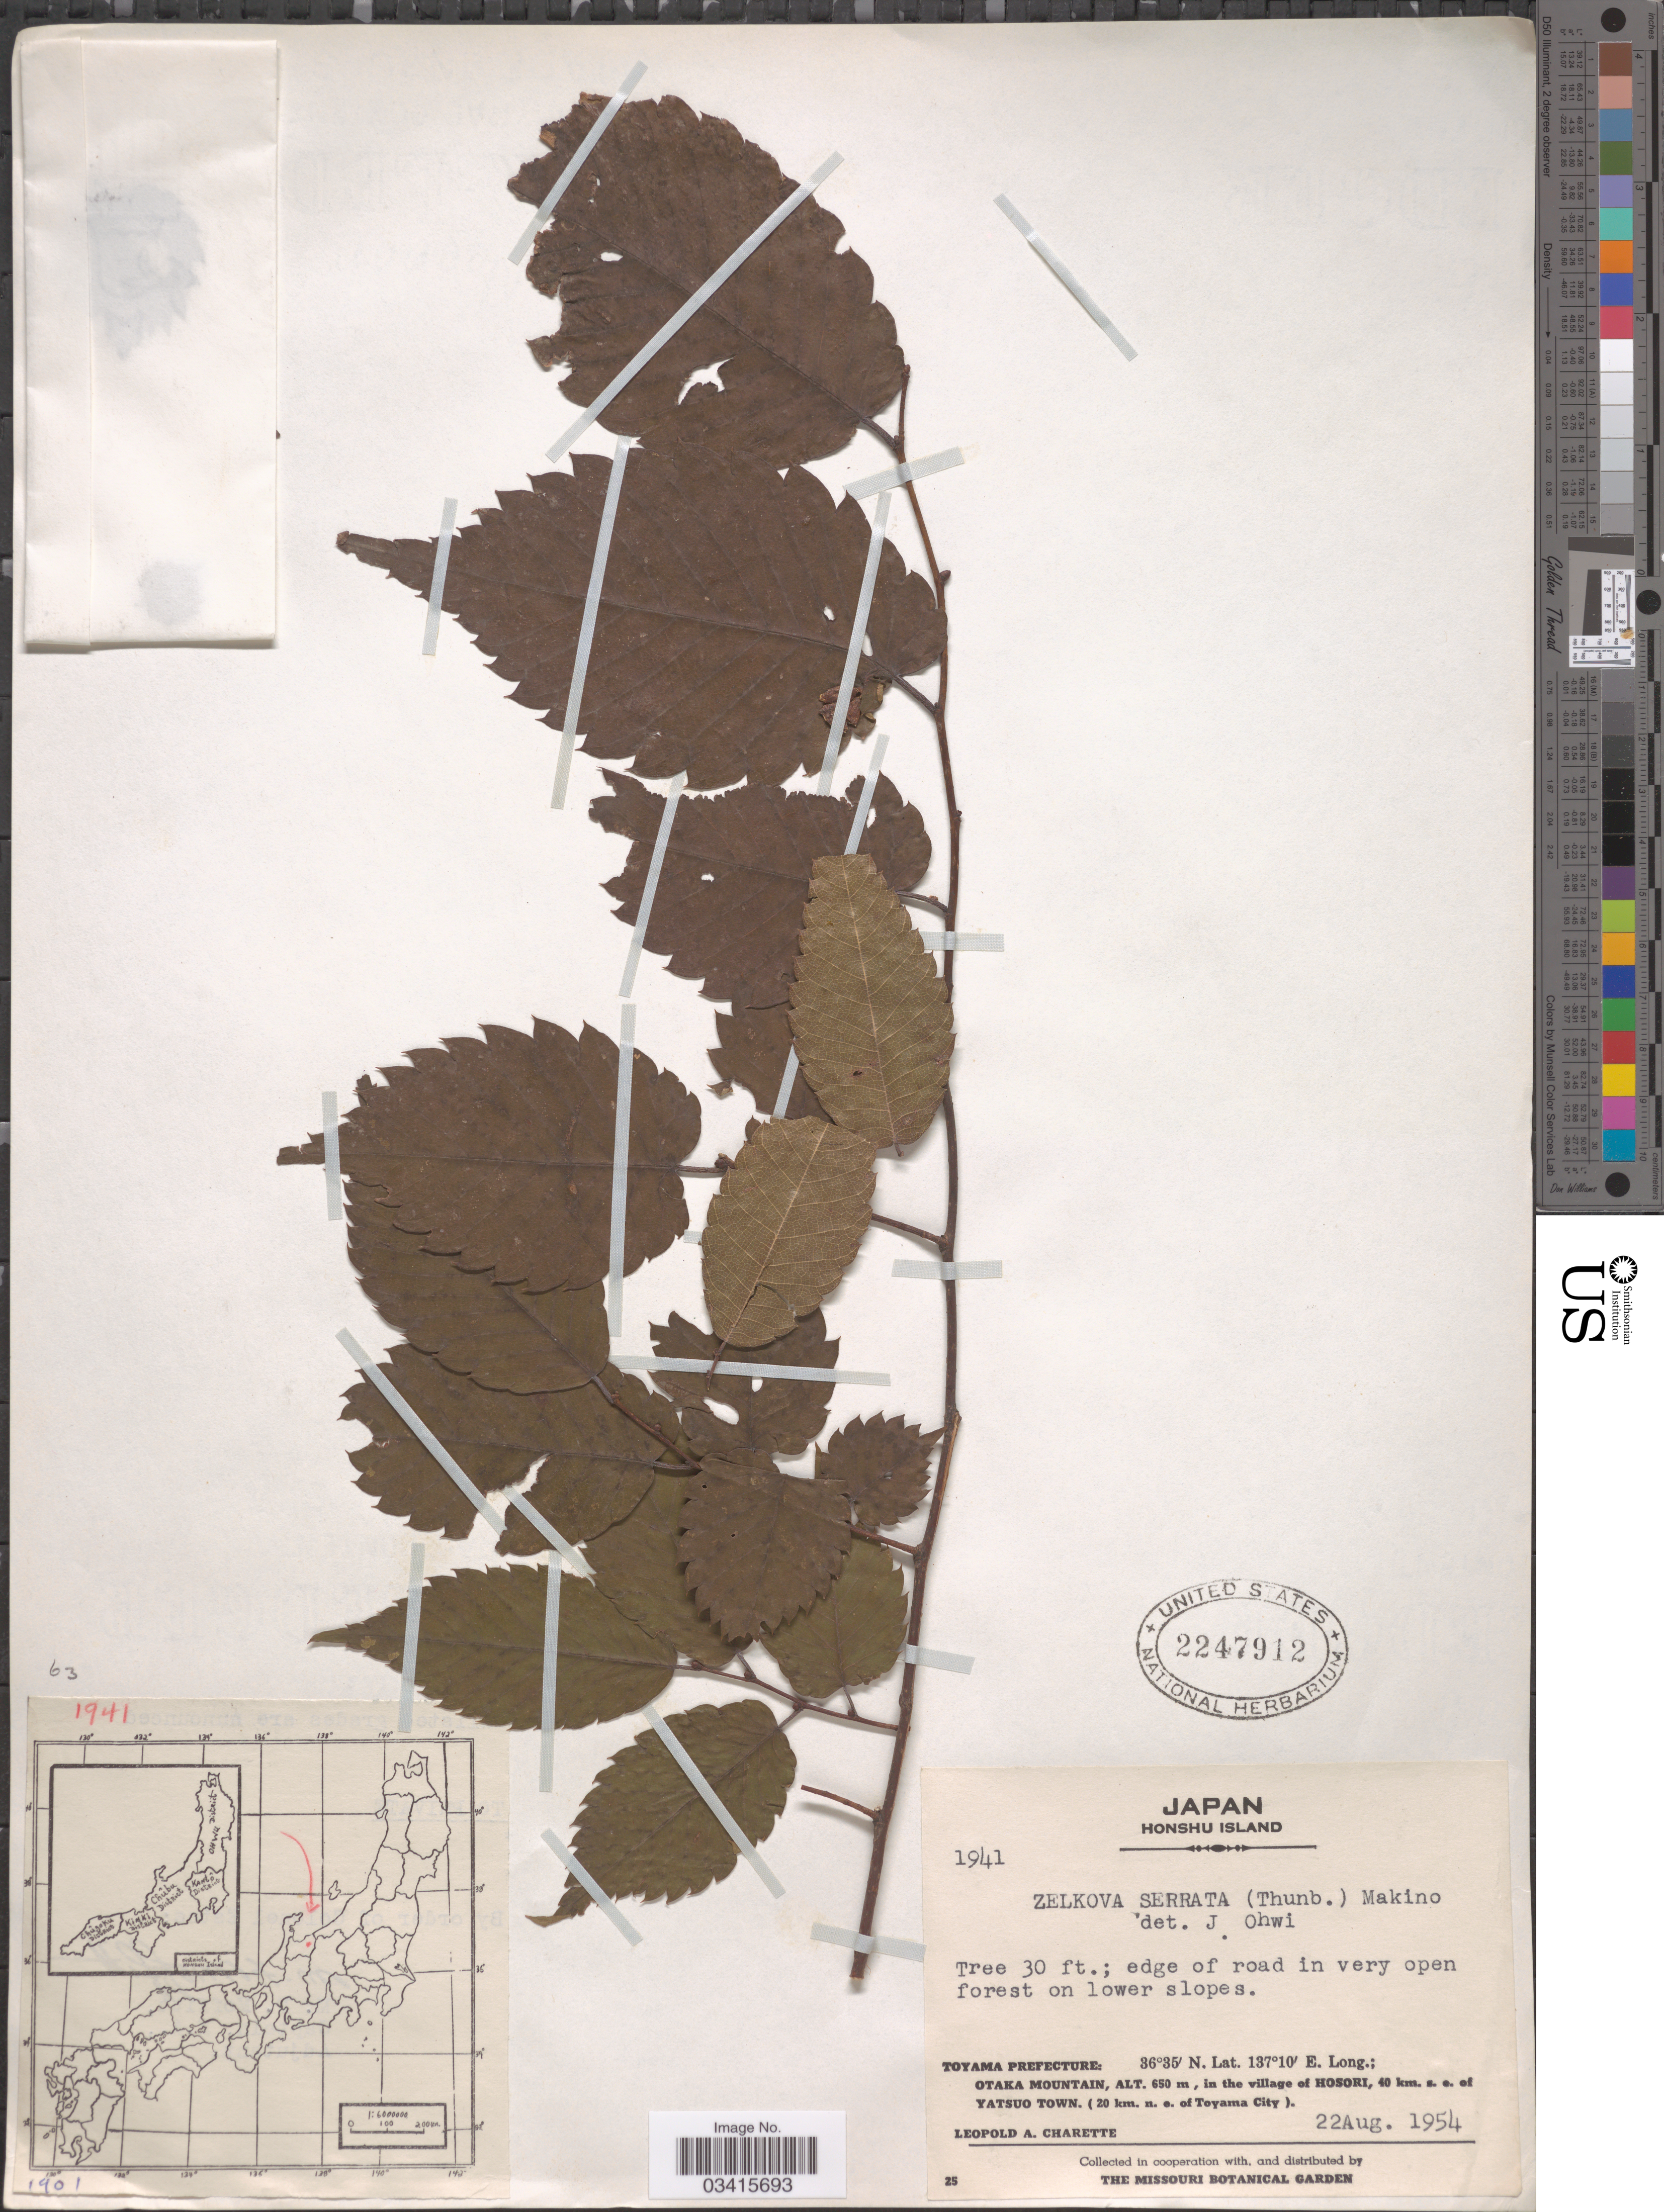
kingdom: Plantae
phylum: Tracheophyta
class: Magnoliopsida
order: Rosales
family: Ulmaceae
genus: Zelkova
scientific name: Zelkova serrata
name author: (Thunb.) Makino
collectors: L. A. Charette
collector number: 1941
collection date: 1954-08-22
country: Japan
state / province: Toyama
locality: Honshu Island. Toyama Prefecture: Otaka Mountain, in the village of Hosori, 40 km. s.e. of Yatsuo Town. (20 km. n.e. of Toyama City).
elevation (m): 650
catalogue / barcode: US 2247912